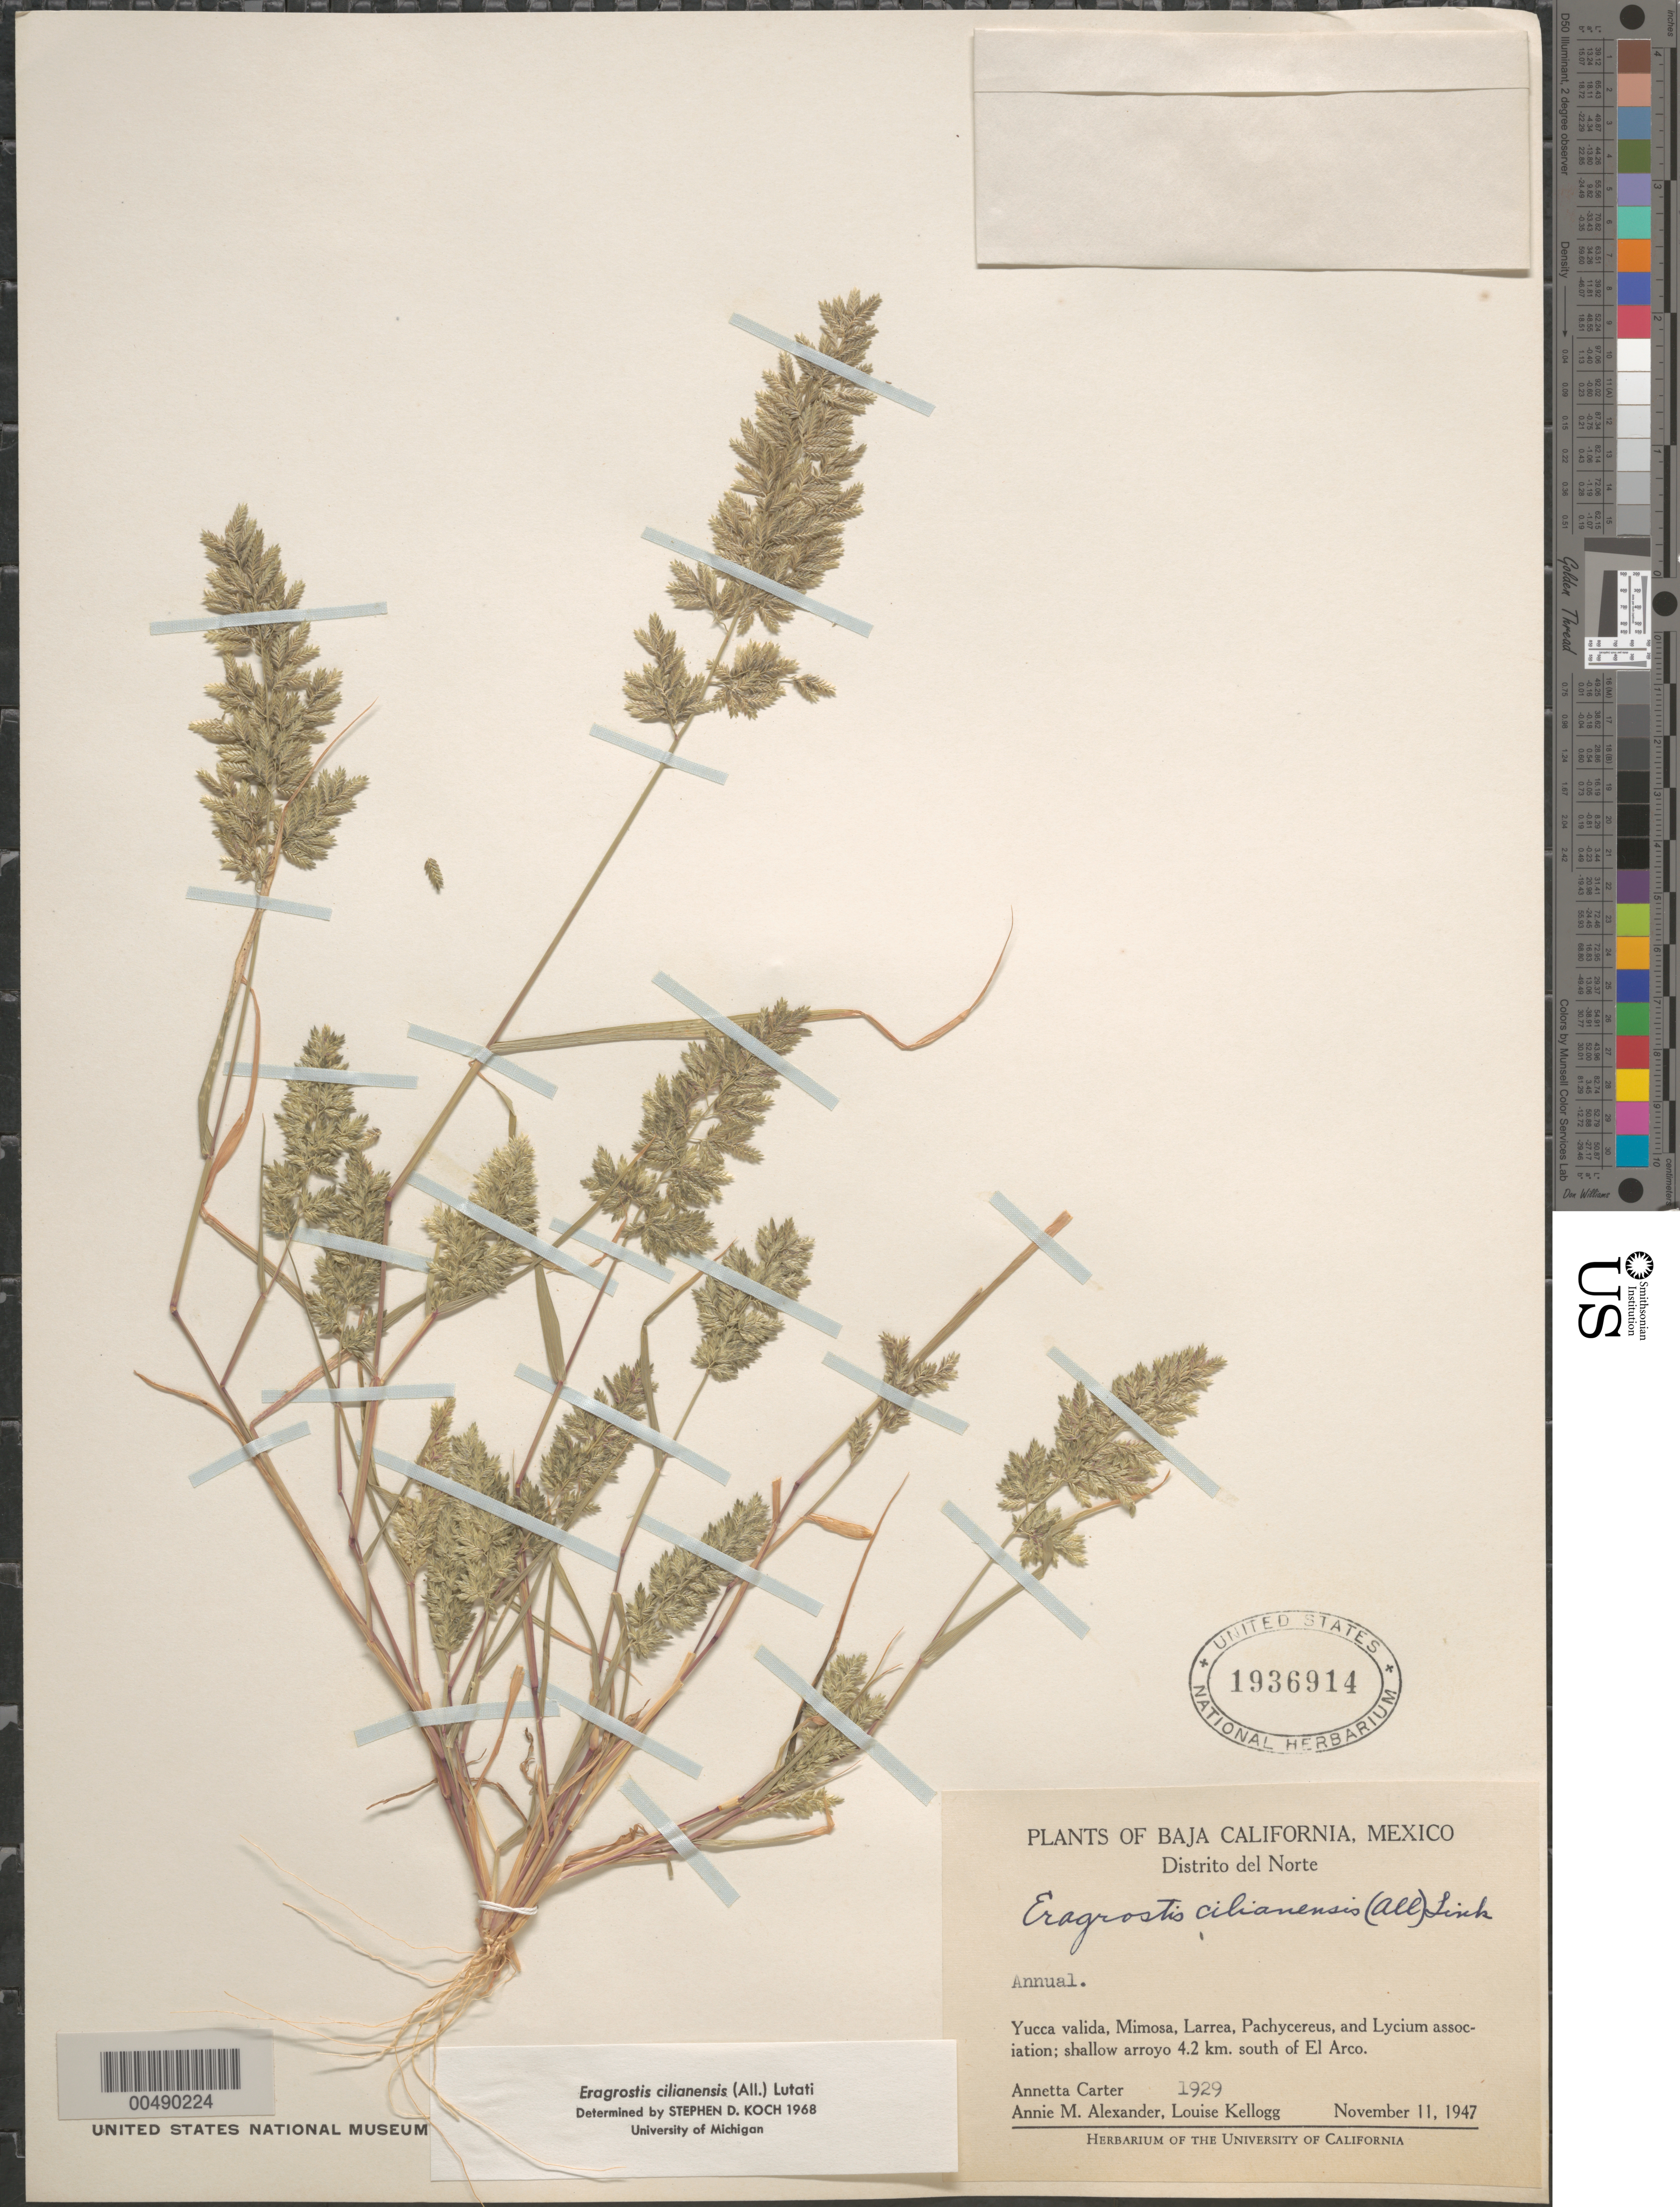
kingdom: Plantae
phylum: Tracheophyta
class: Liliopsida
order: Poales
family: Poaceae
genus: Eragrostis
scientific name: Eragrostis cilianensis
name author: (Bellardi) Vignolo ex Janch.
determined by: Koch, S. D.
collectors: A. M. Carter, A. M. Alexander & L. Kellogg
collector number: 1929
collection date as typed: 11 Nov 1947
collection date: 1947-11-11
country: Mexico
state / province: Baja California Norte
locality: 4.2 km S of El Arco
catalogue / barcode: US 1936914